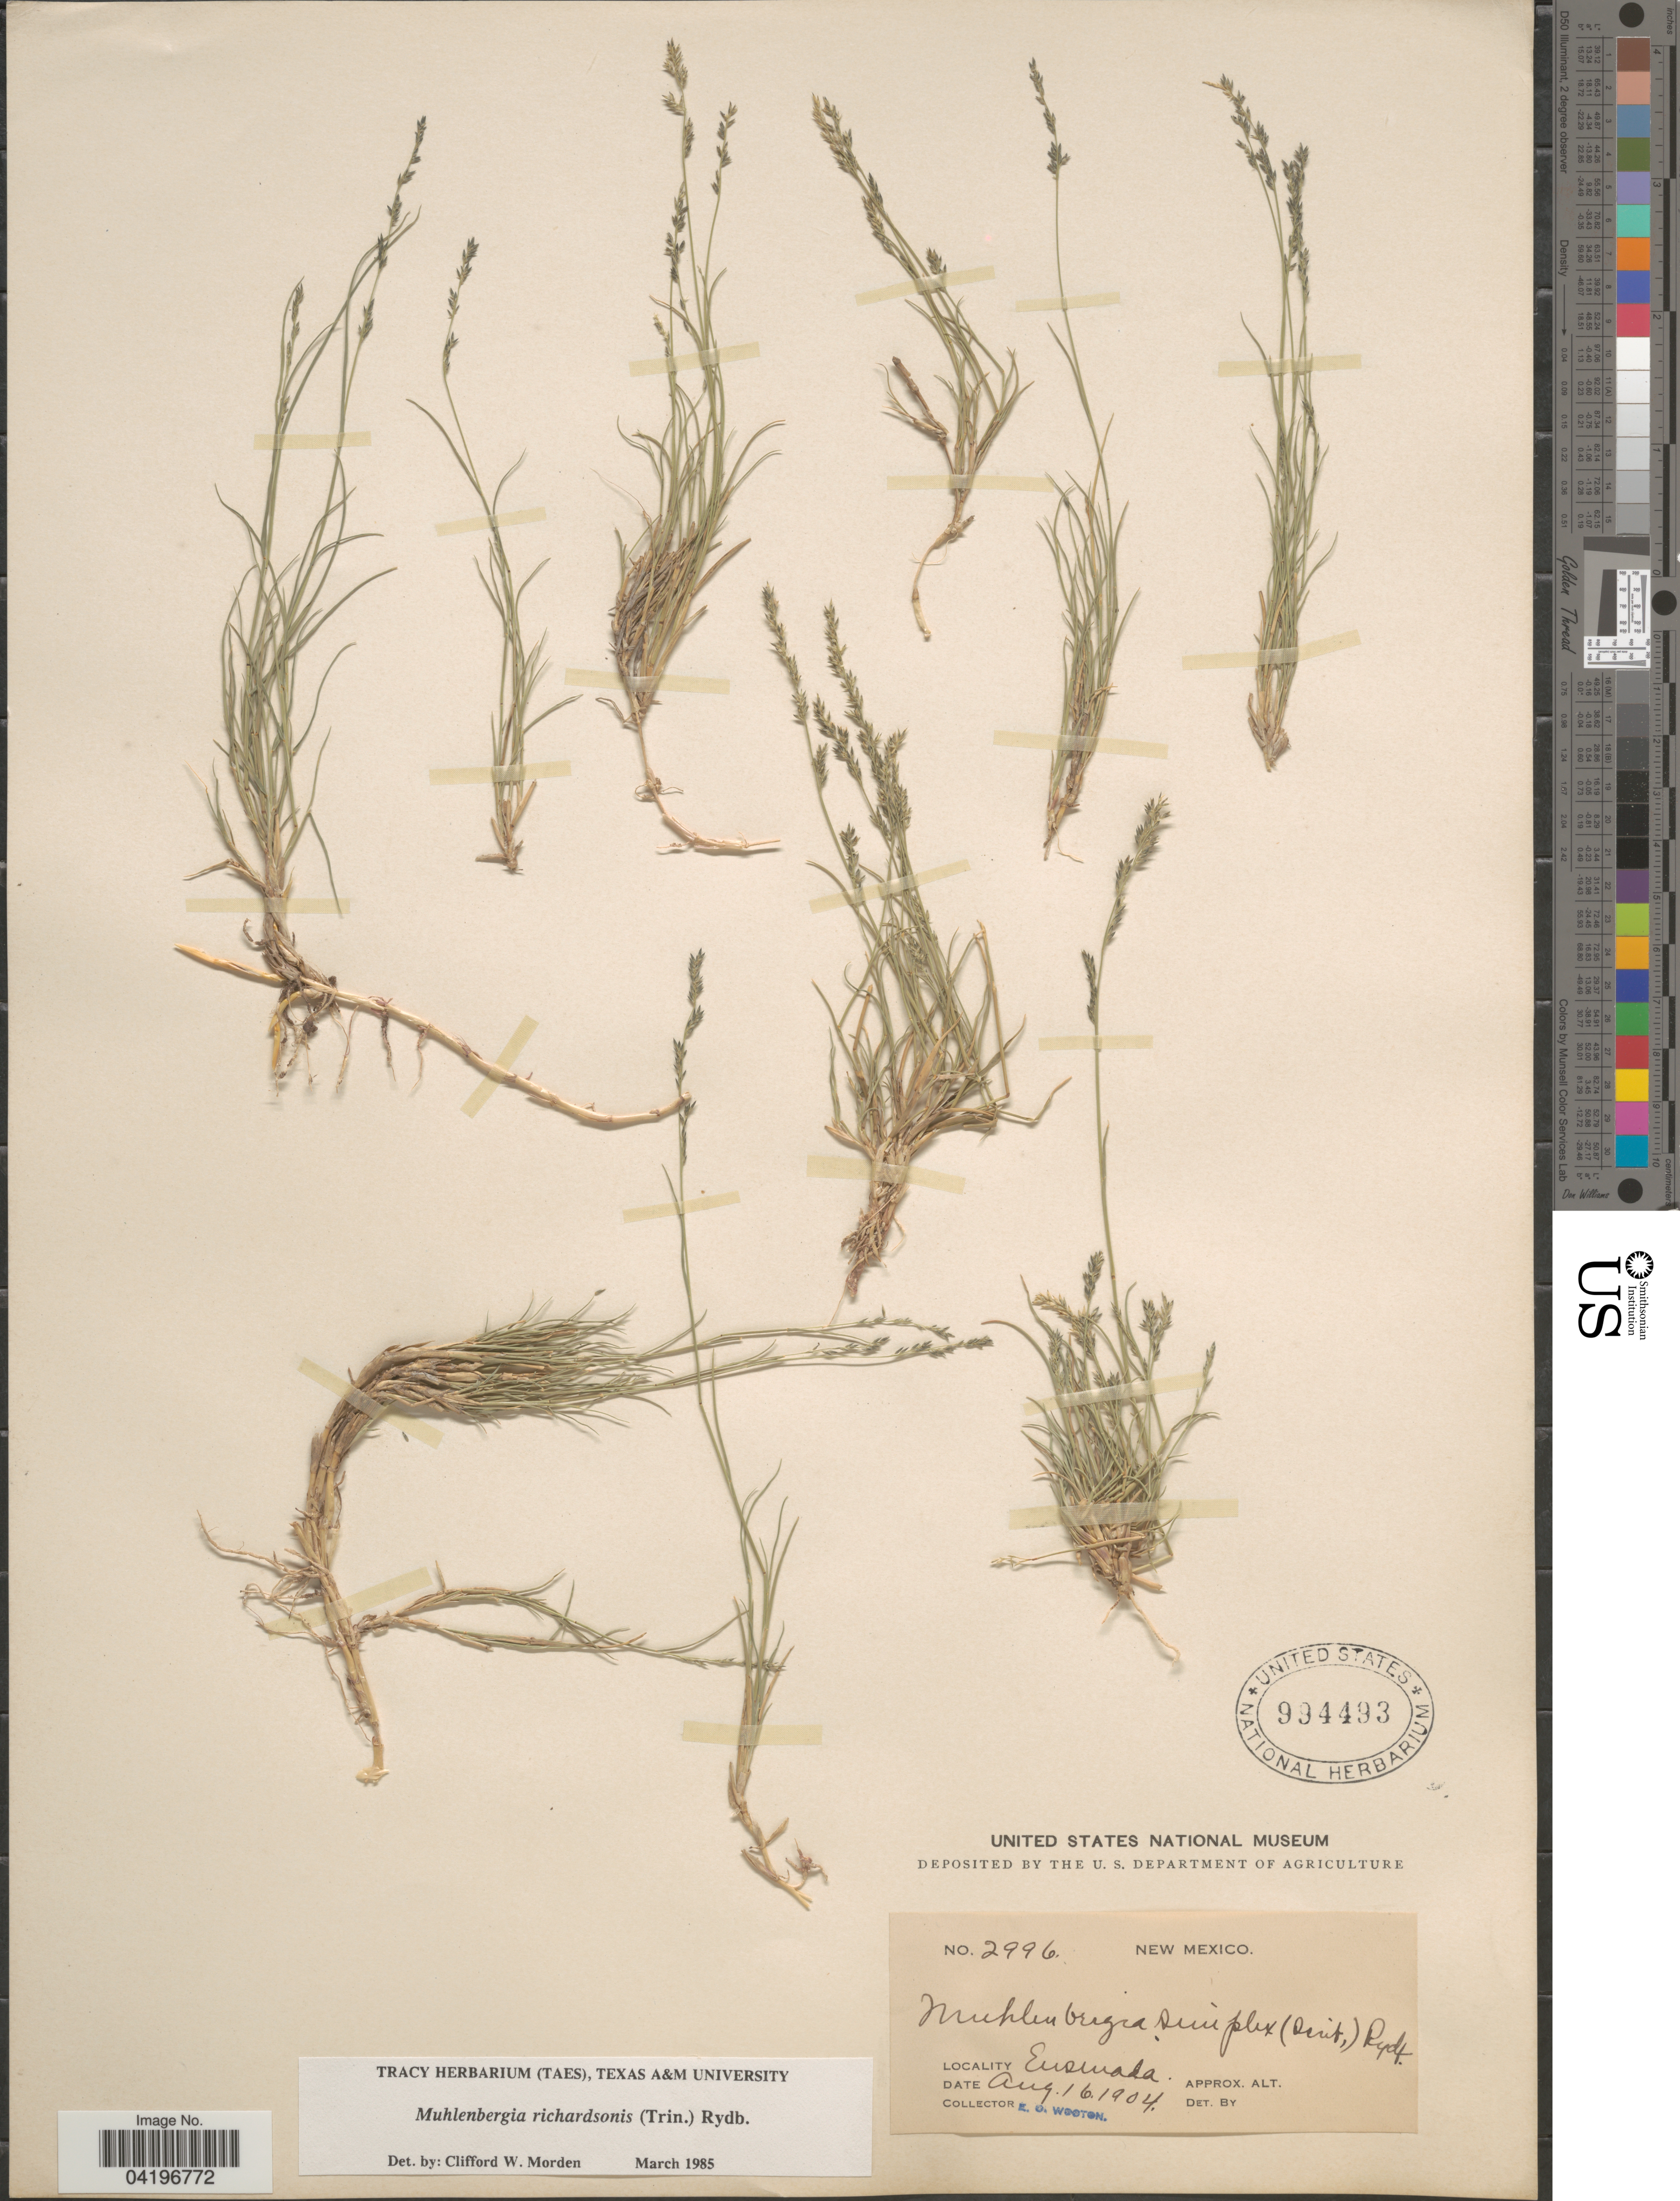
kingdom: Plantae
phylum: Tracheophyta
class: Liliopsida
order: Poales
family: Poaceae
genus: Muhlenbergia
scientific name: Muhlenbergia richardsonis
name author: (Trin.) Rydb.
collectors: E. O. Wooton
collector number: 2996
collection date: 1904-08-16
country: United States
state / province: New Mexico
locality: Ensenada.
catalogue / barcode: US 994493